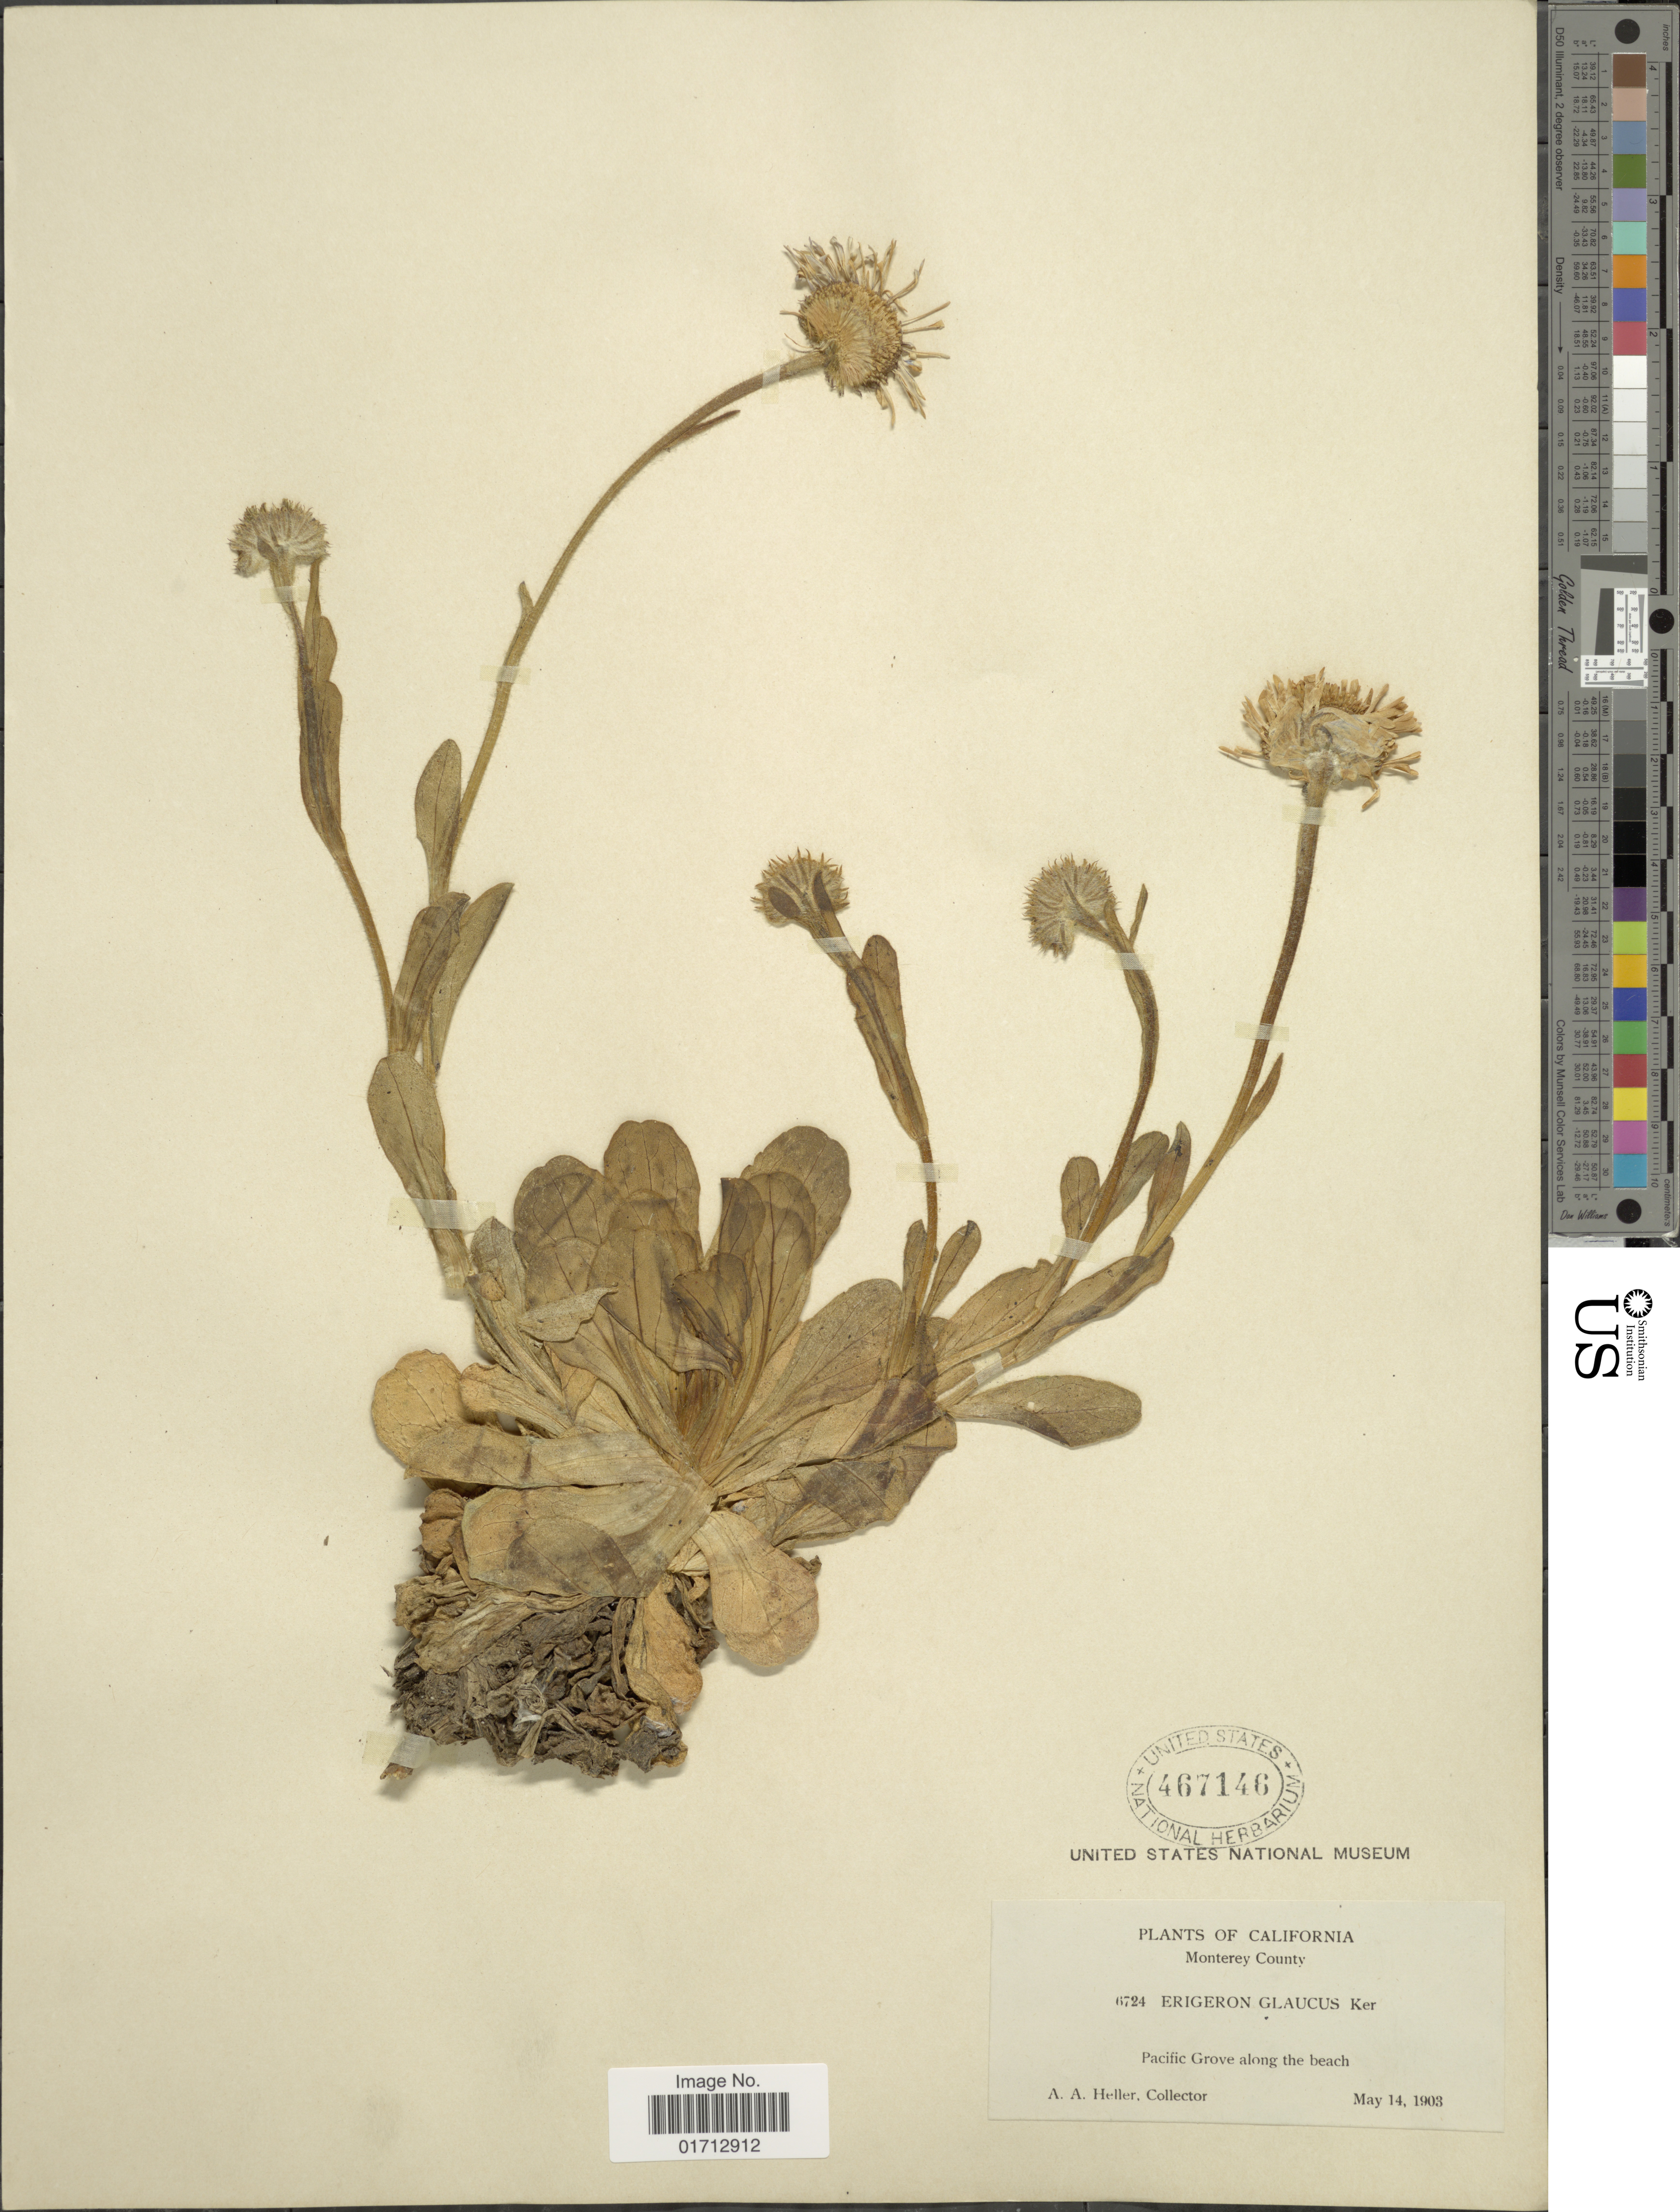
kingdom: Plantae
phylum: Tracheophyta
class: Magnoliopsida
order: Asterales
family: Asteraceae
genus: Erigeron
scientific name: Erigeron glaucus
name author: Ker Gawl.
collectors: A. A. Heller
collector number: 6724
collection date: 1903-05-14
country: United States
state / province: California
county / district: Monterey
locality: Monterey County, Pacific Grover along the beach.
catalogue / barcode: US 467146